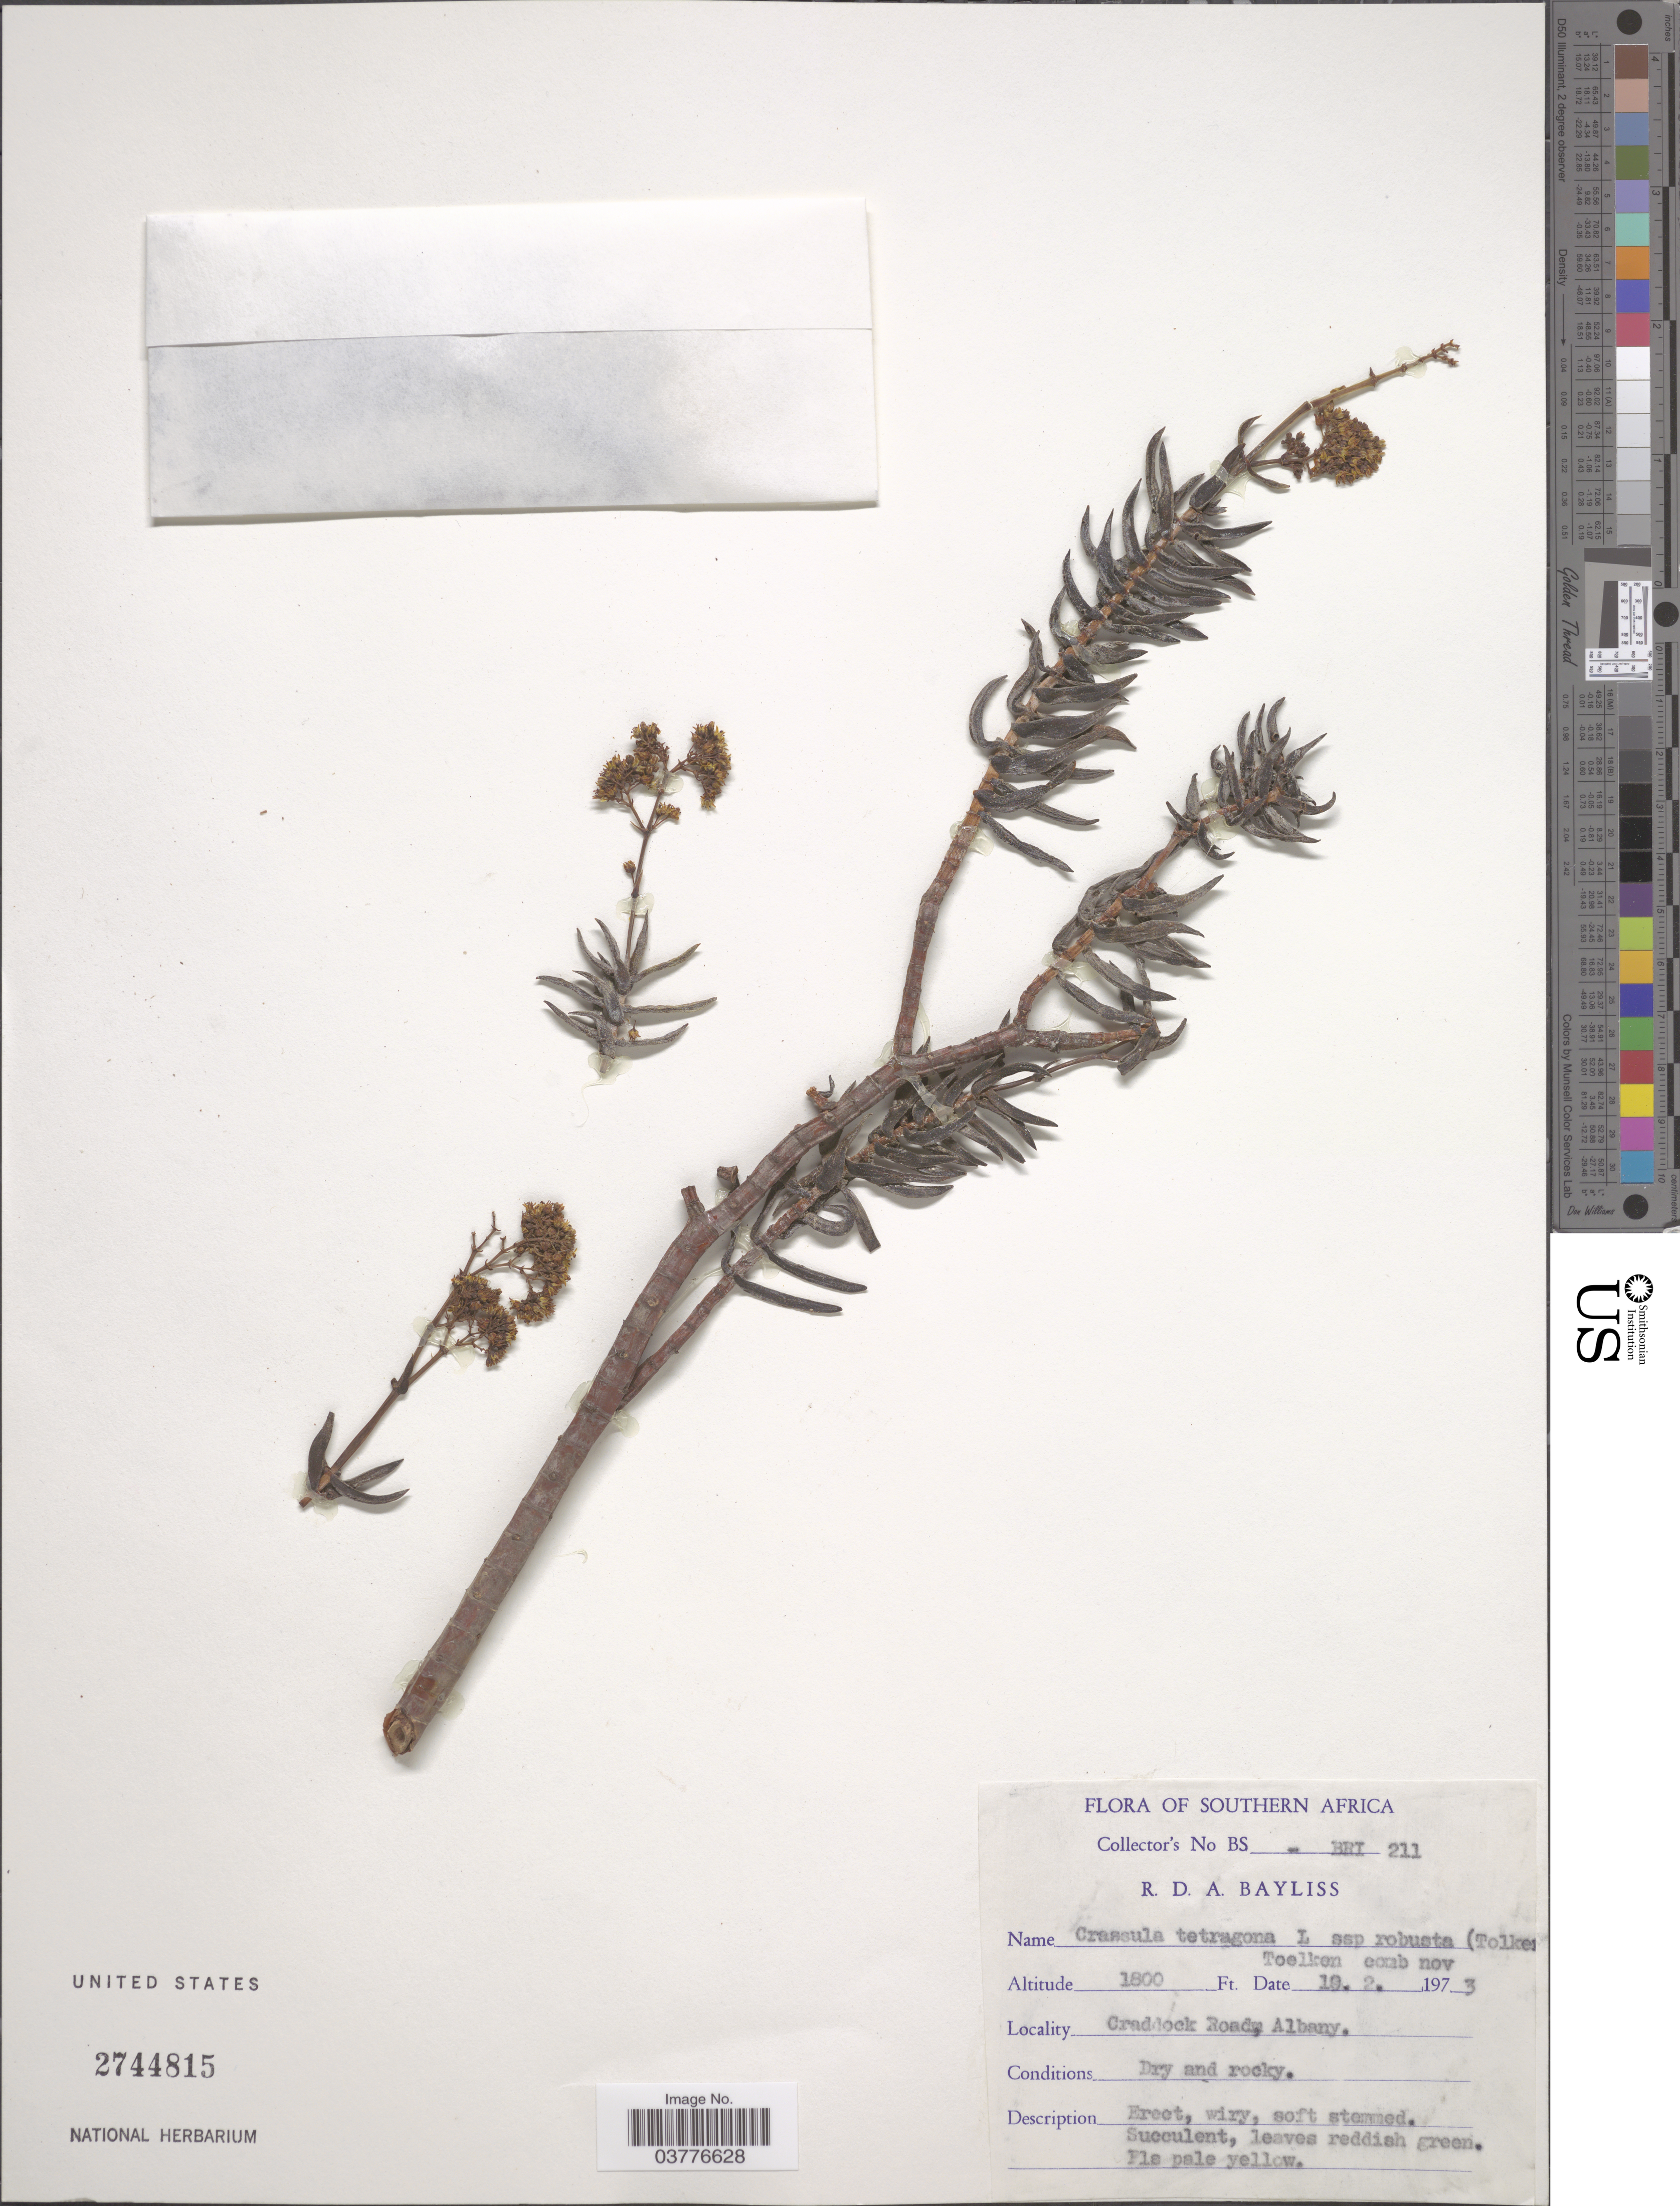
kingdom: Plantae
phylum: Tracheophyta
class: Magnoliopsida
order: Saxifragales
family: Crassulaceae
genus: Crassula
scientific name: Crassula tetragona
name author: L.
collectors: R. Bayliss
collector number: BS-BRI 211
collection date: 1973-02-10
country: South Africa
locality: Southern Africa. Craddock Road, Albany.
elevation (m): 549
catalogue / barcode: US 2744815